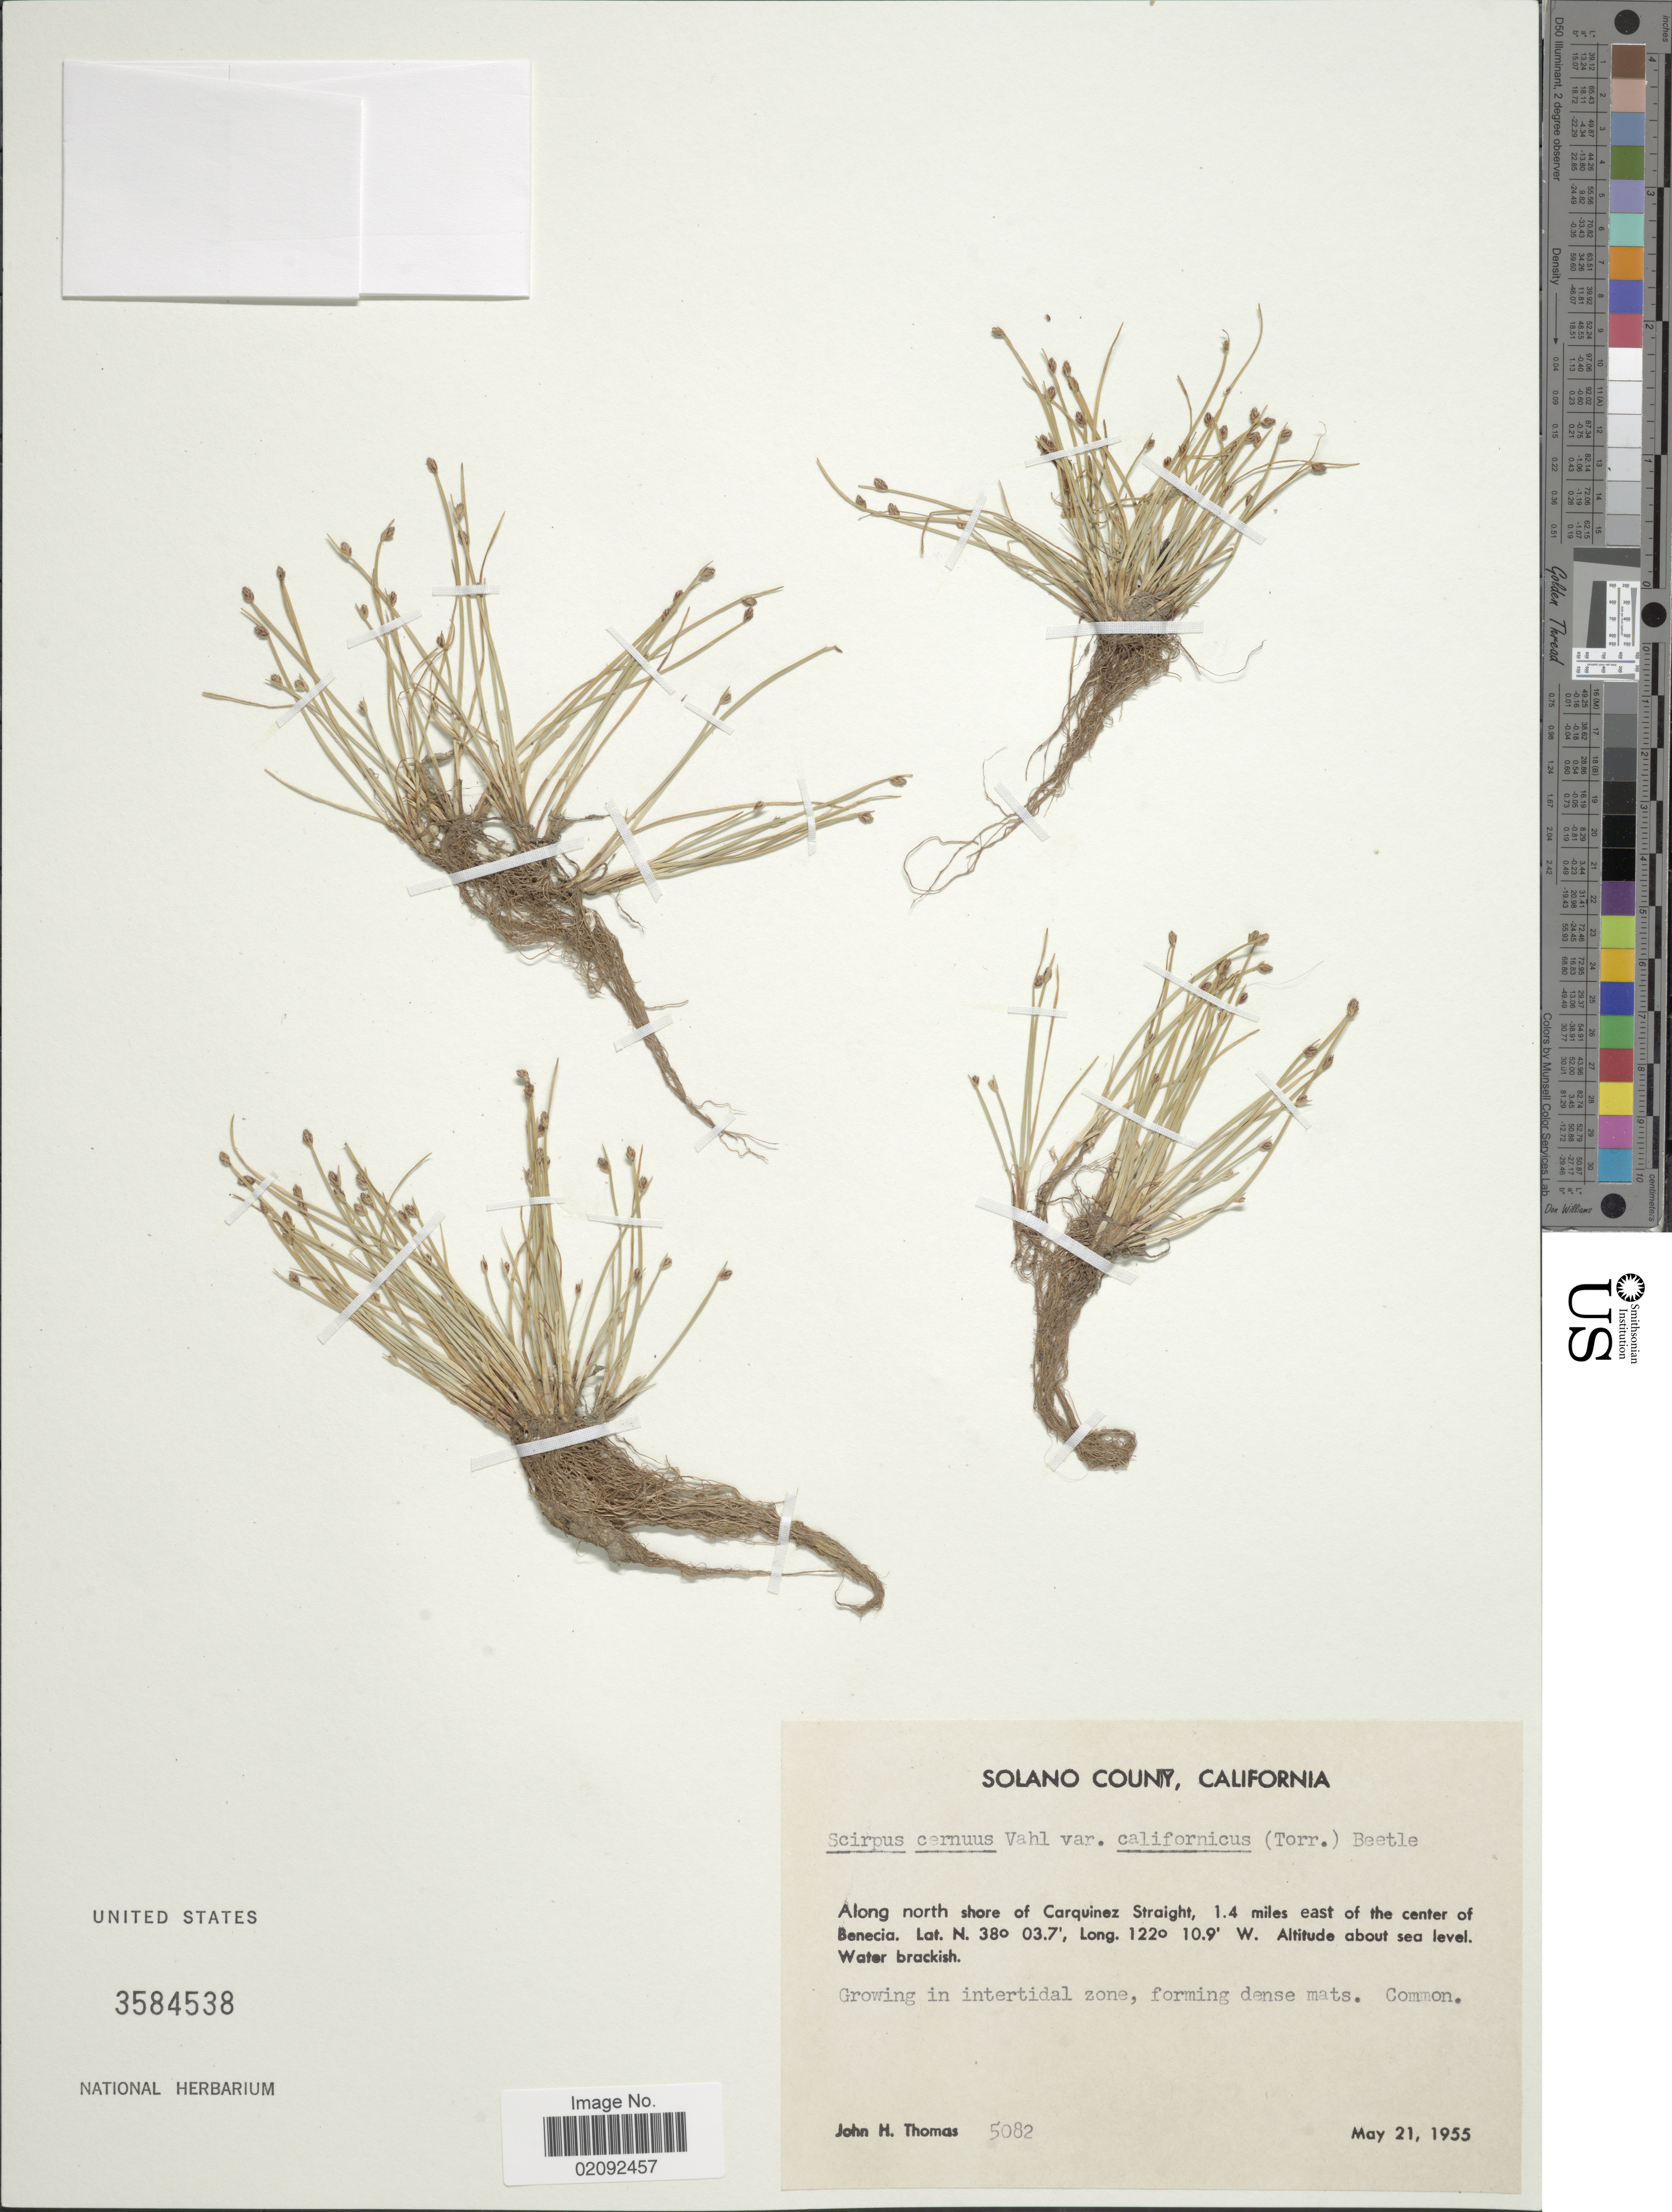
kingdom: Plantae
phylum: Tracheophyta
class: Liliopsida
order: Poales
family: Cyperaceae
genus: Isolepis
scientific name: Isolepis cernua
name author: (Vahl) Roem. & Schult.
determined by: Strong, Mark T., (BOT), Smithsonian Institution - National Museum of Natural History (UNITED STATES)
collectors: J. H. Thomas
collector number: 5082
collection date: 1955-05-21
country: United States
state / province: California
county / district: Solano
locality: Solano County, along north shore of Carquinez Straight, 1.4 miles east of the center of Benecia.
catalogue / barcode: US 3584538